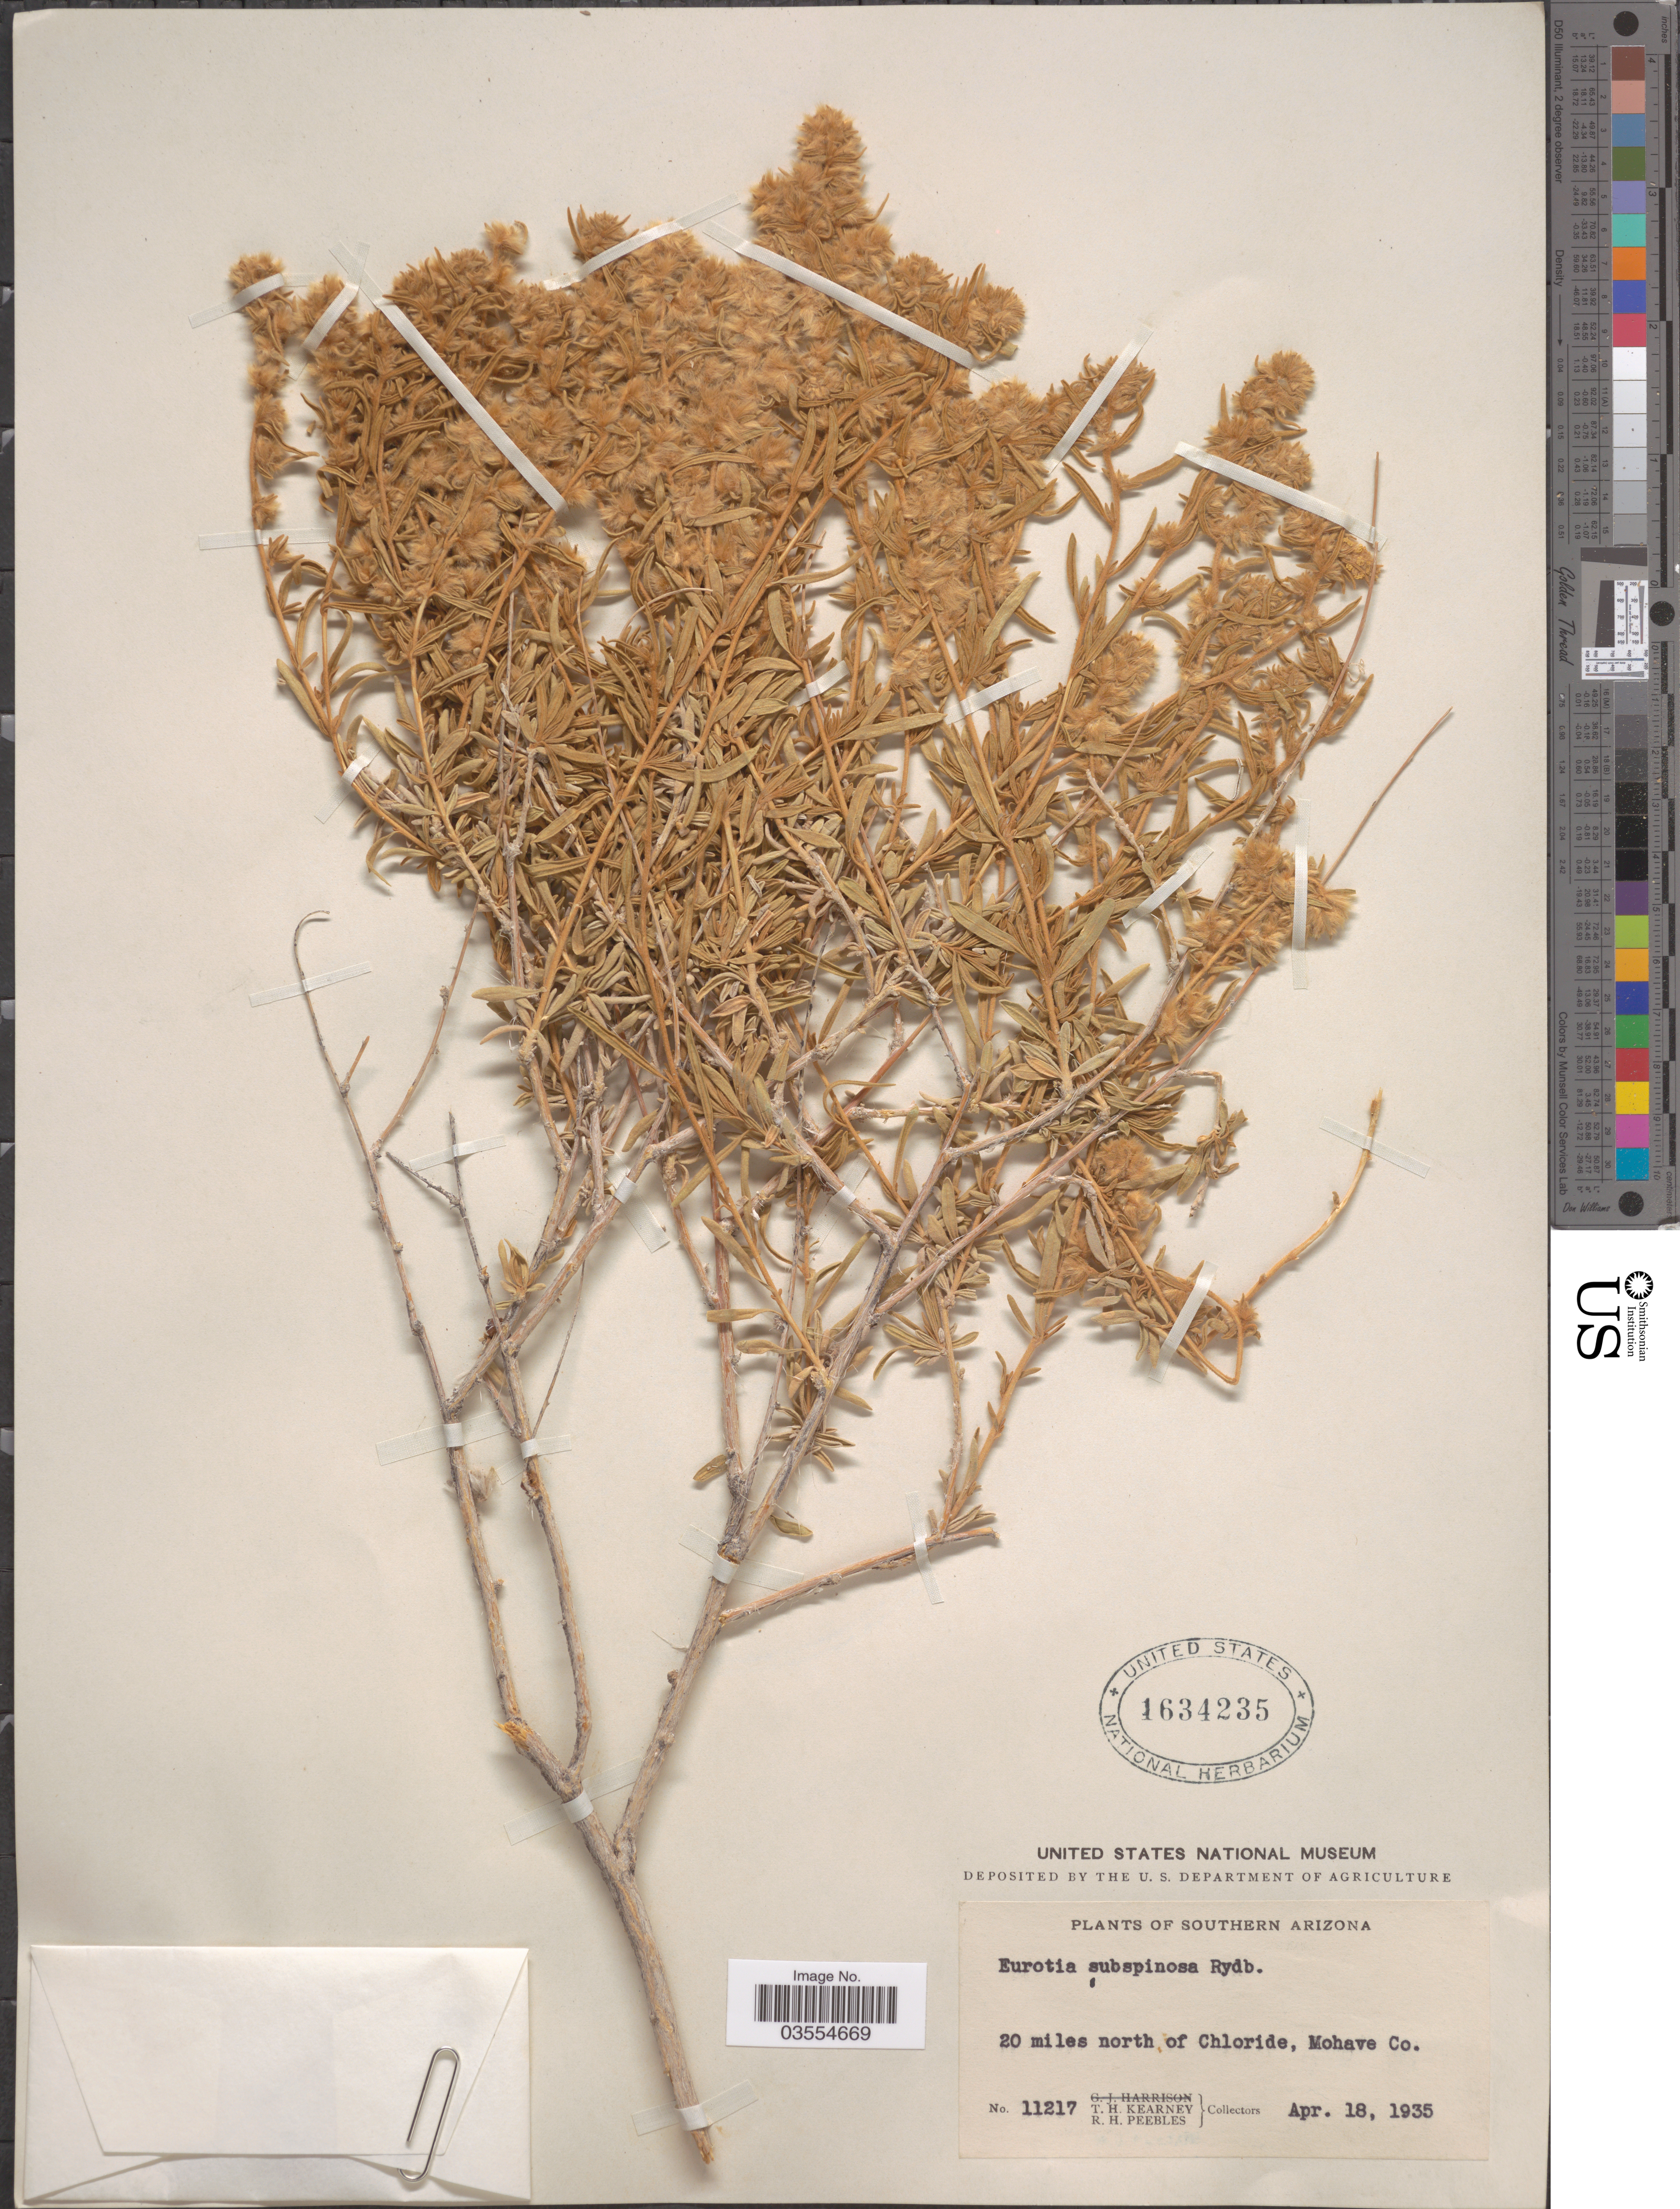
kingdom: Plantae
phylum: Tracheophyta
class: Magnoliopsida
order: Caryophyllales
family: Amaranthaceae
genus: Krascheninnikovia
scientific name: Krascheninnikovia lanata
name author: (Pursh) A. Meeuse & A.Smit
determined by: U.S. National Herbarium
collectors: T. H. Kearney & R. H. Peebles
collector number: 11217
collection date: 1935-04-18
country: United States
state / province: Arizona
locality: Southern Arizona. 20 miles north of Chloride, Mohave Co.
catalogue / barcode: US 1634235